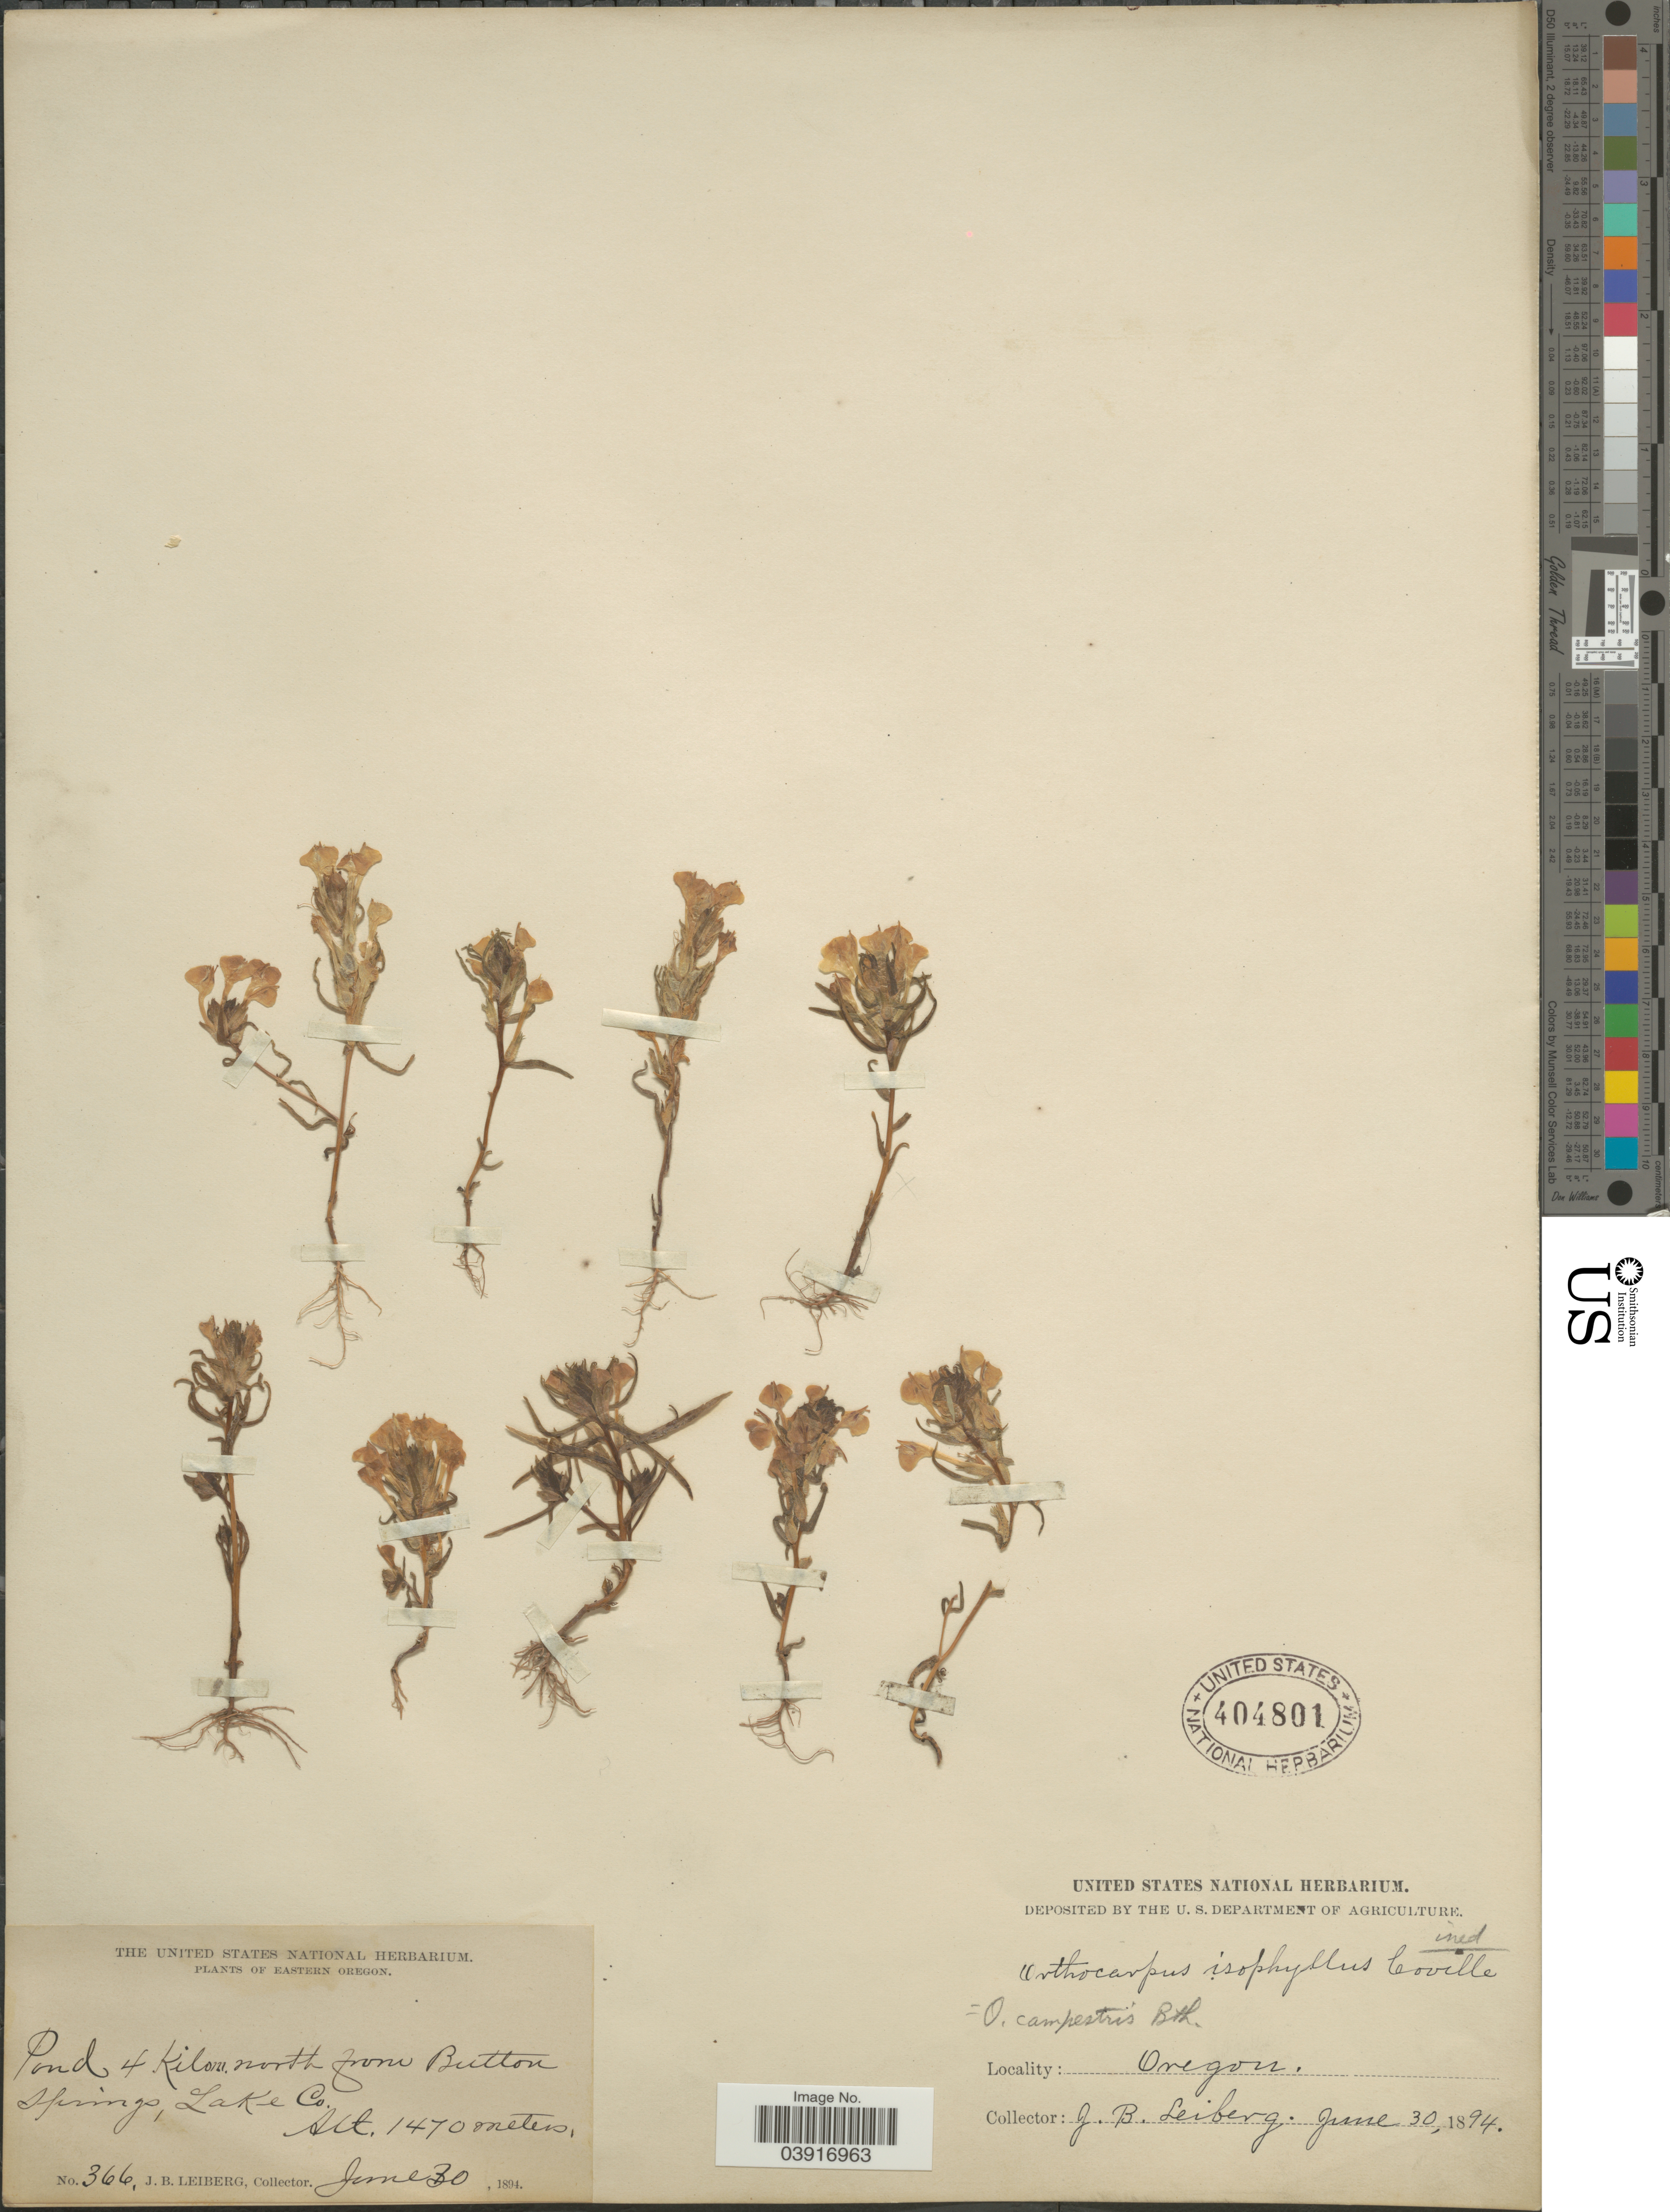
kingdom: Plantae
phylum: Tracheophyta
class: Magnoliopsida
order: Lamiales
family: Orobanchaceae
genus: Orthocarpus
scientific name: Orthocarpus campestris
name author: Benth.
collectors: J. B. Leiberg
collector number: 366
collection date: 1894-06-30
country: United States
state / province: Oregon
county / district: Lake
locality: Eastern Oregon. Pond 4 Kilom. north from Button Springs, Lake Co.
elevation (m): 1470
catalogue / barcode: US 404801